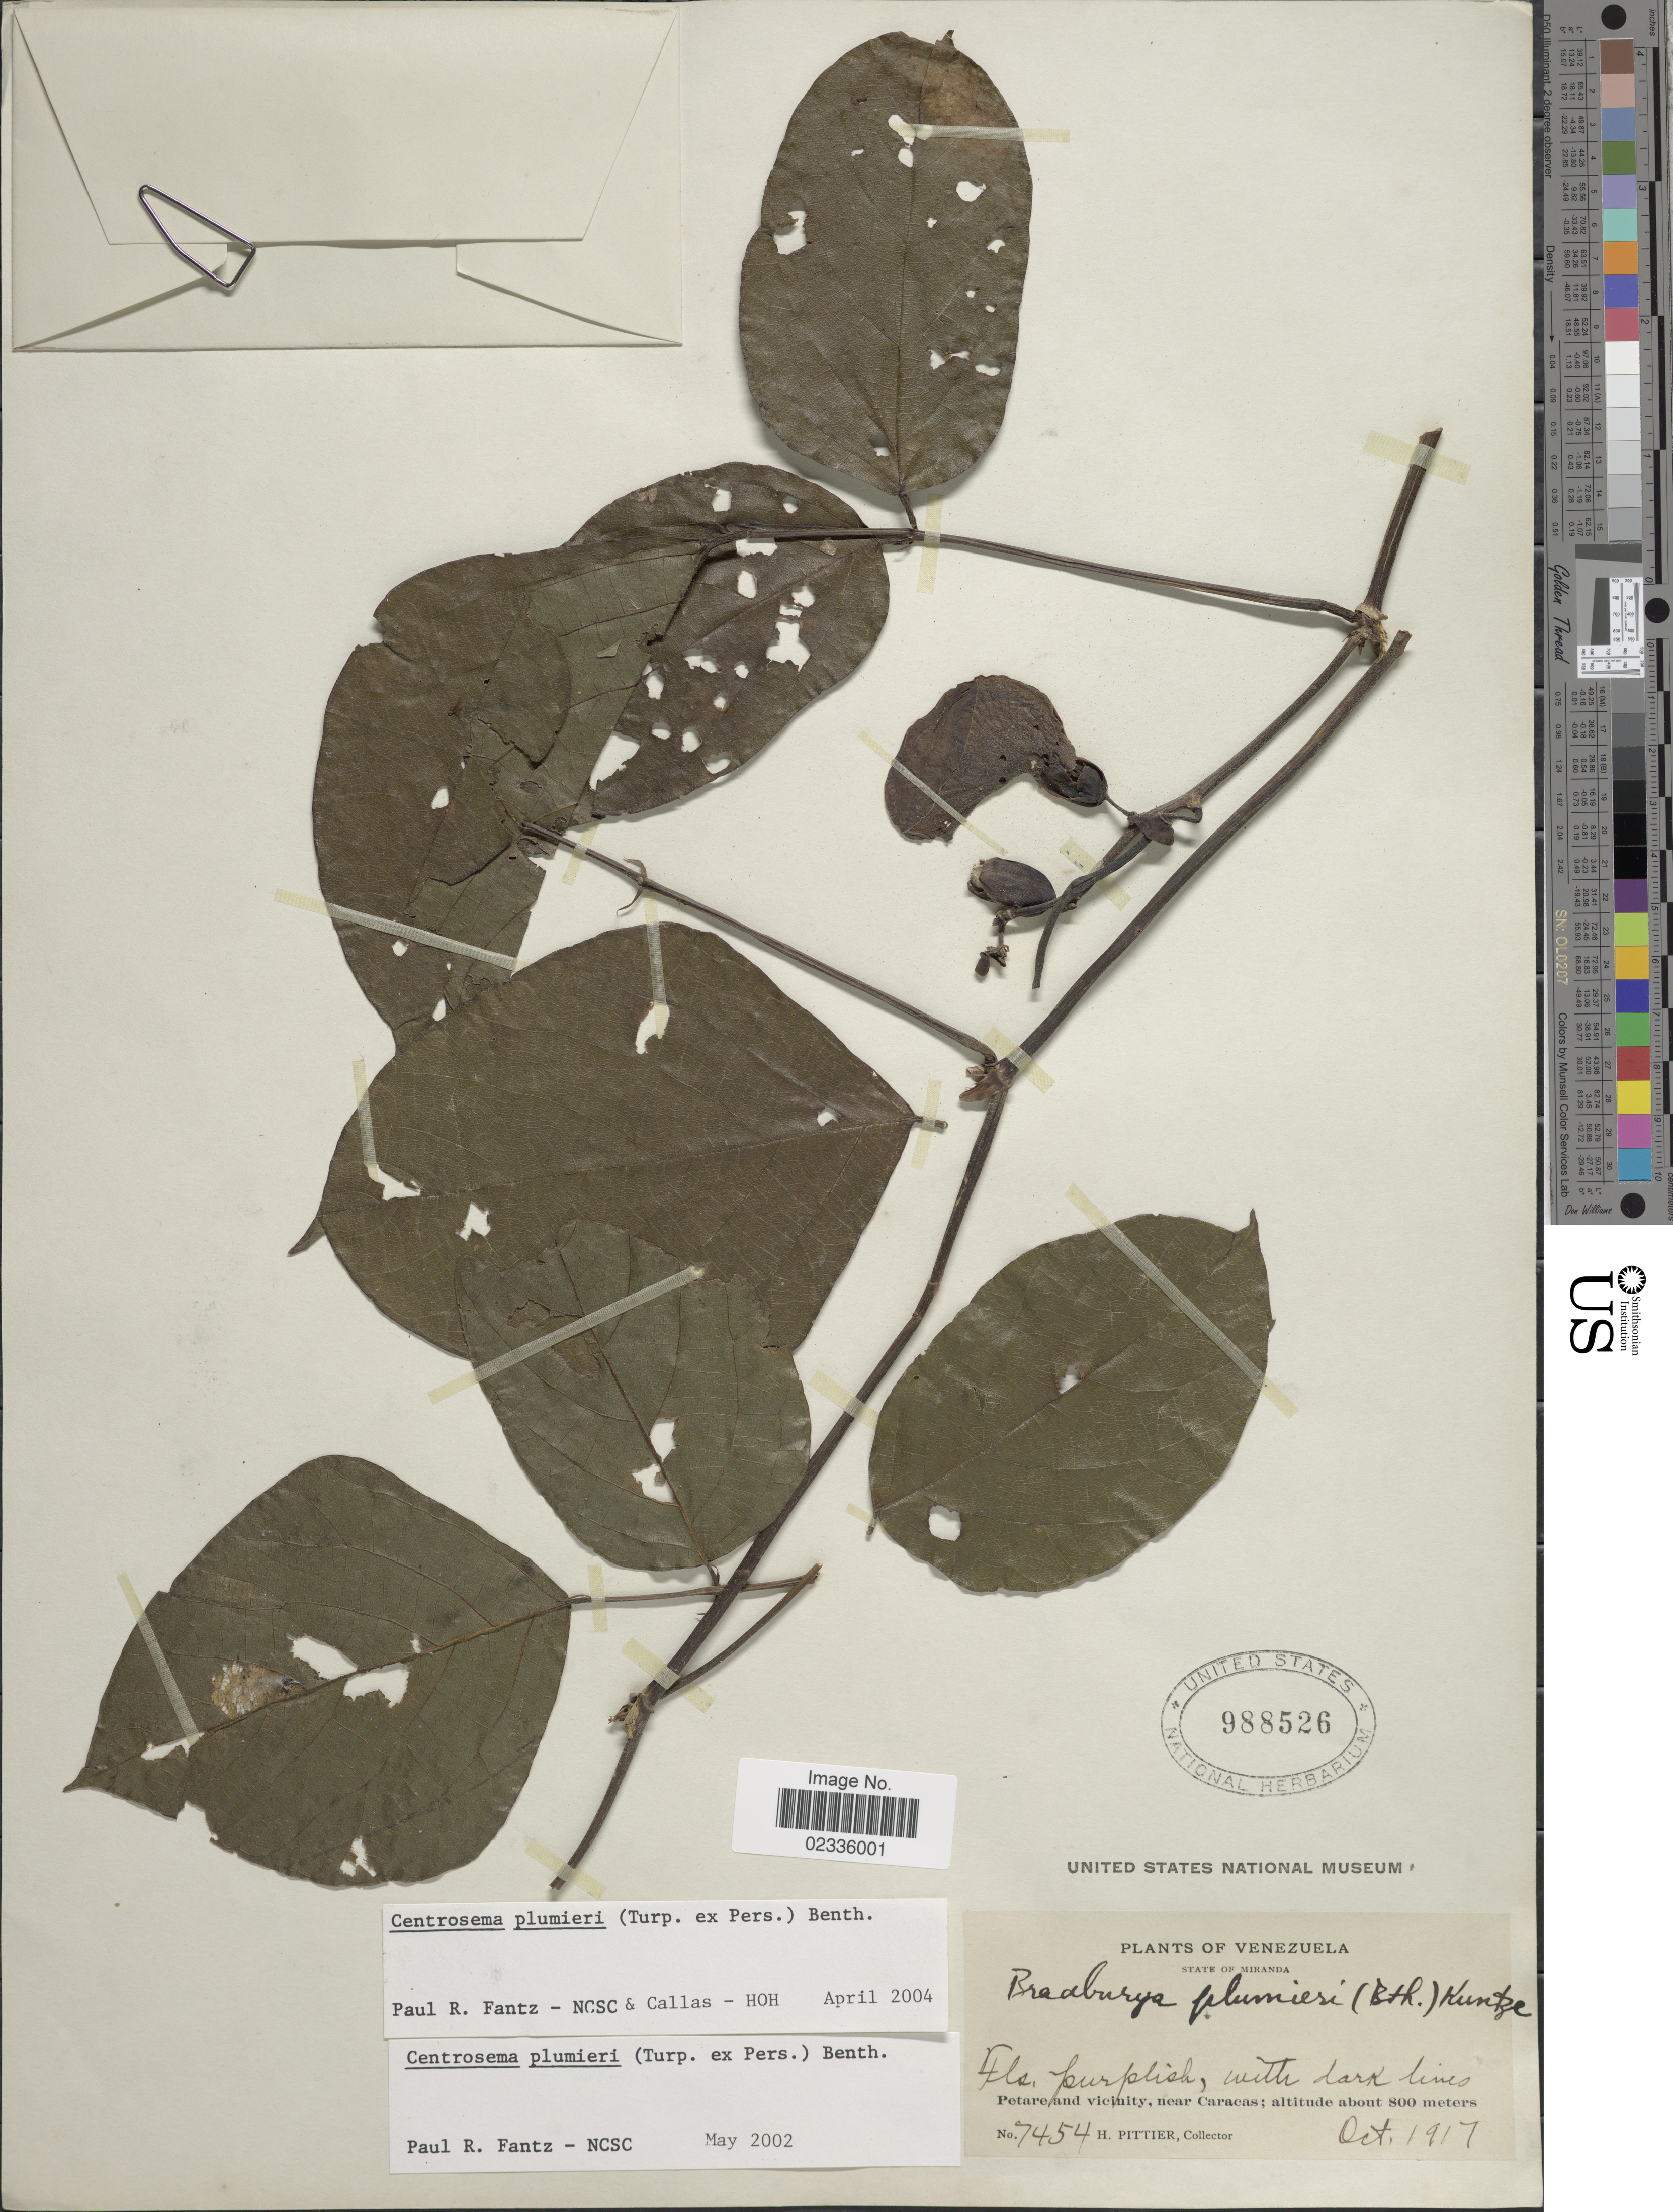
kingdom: Plantae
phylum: Tracheophyta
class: Magnoliopsida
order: Fabales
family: Fabaceae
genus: Centrosema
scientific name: Centrosema plumieri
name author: (Turpin ex Pers.) Benth.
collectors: H. F. Pittier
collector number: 7454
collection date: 1917-10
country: Venezuela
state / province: Miranda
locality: Petare and vicinity, near Caracas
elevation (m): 800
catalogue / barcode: US 988526